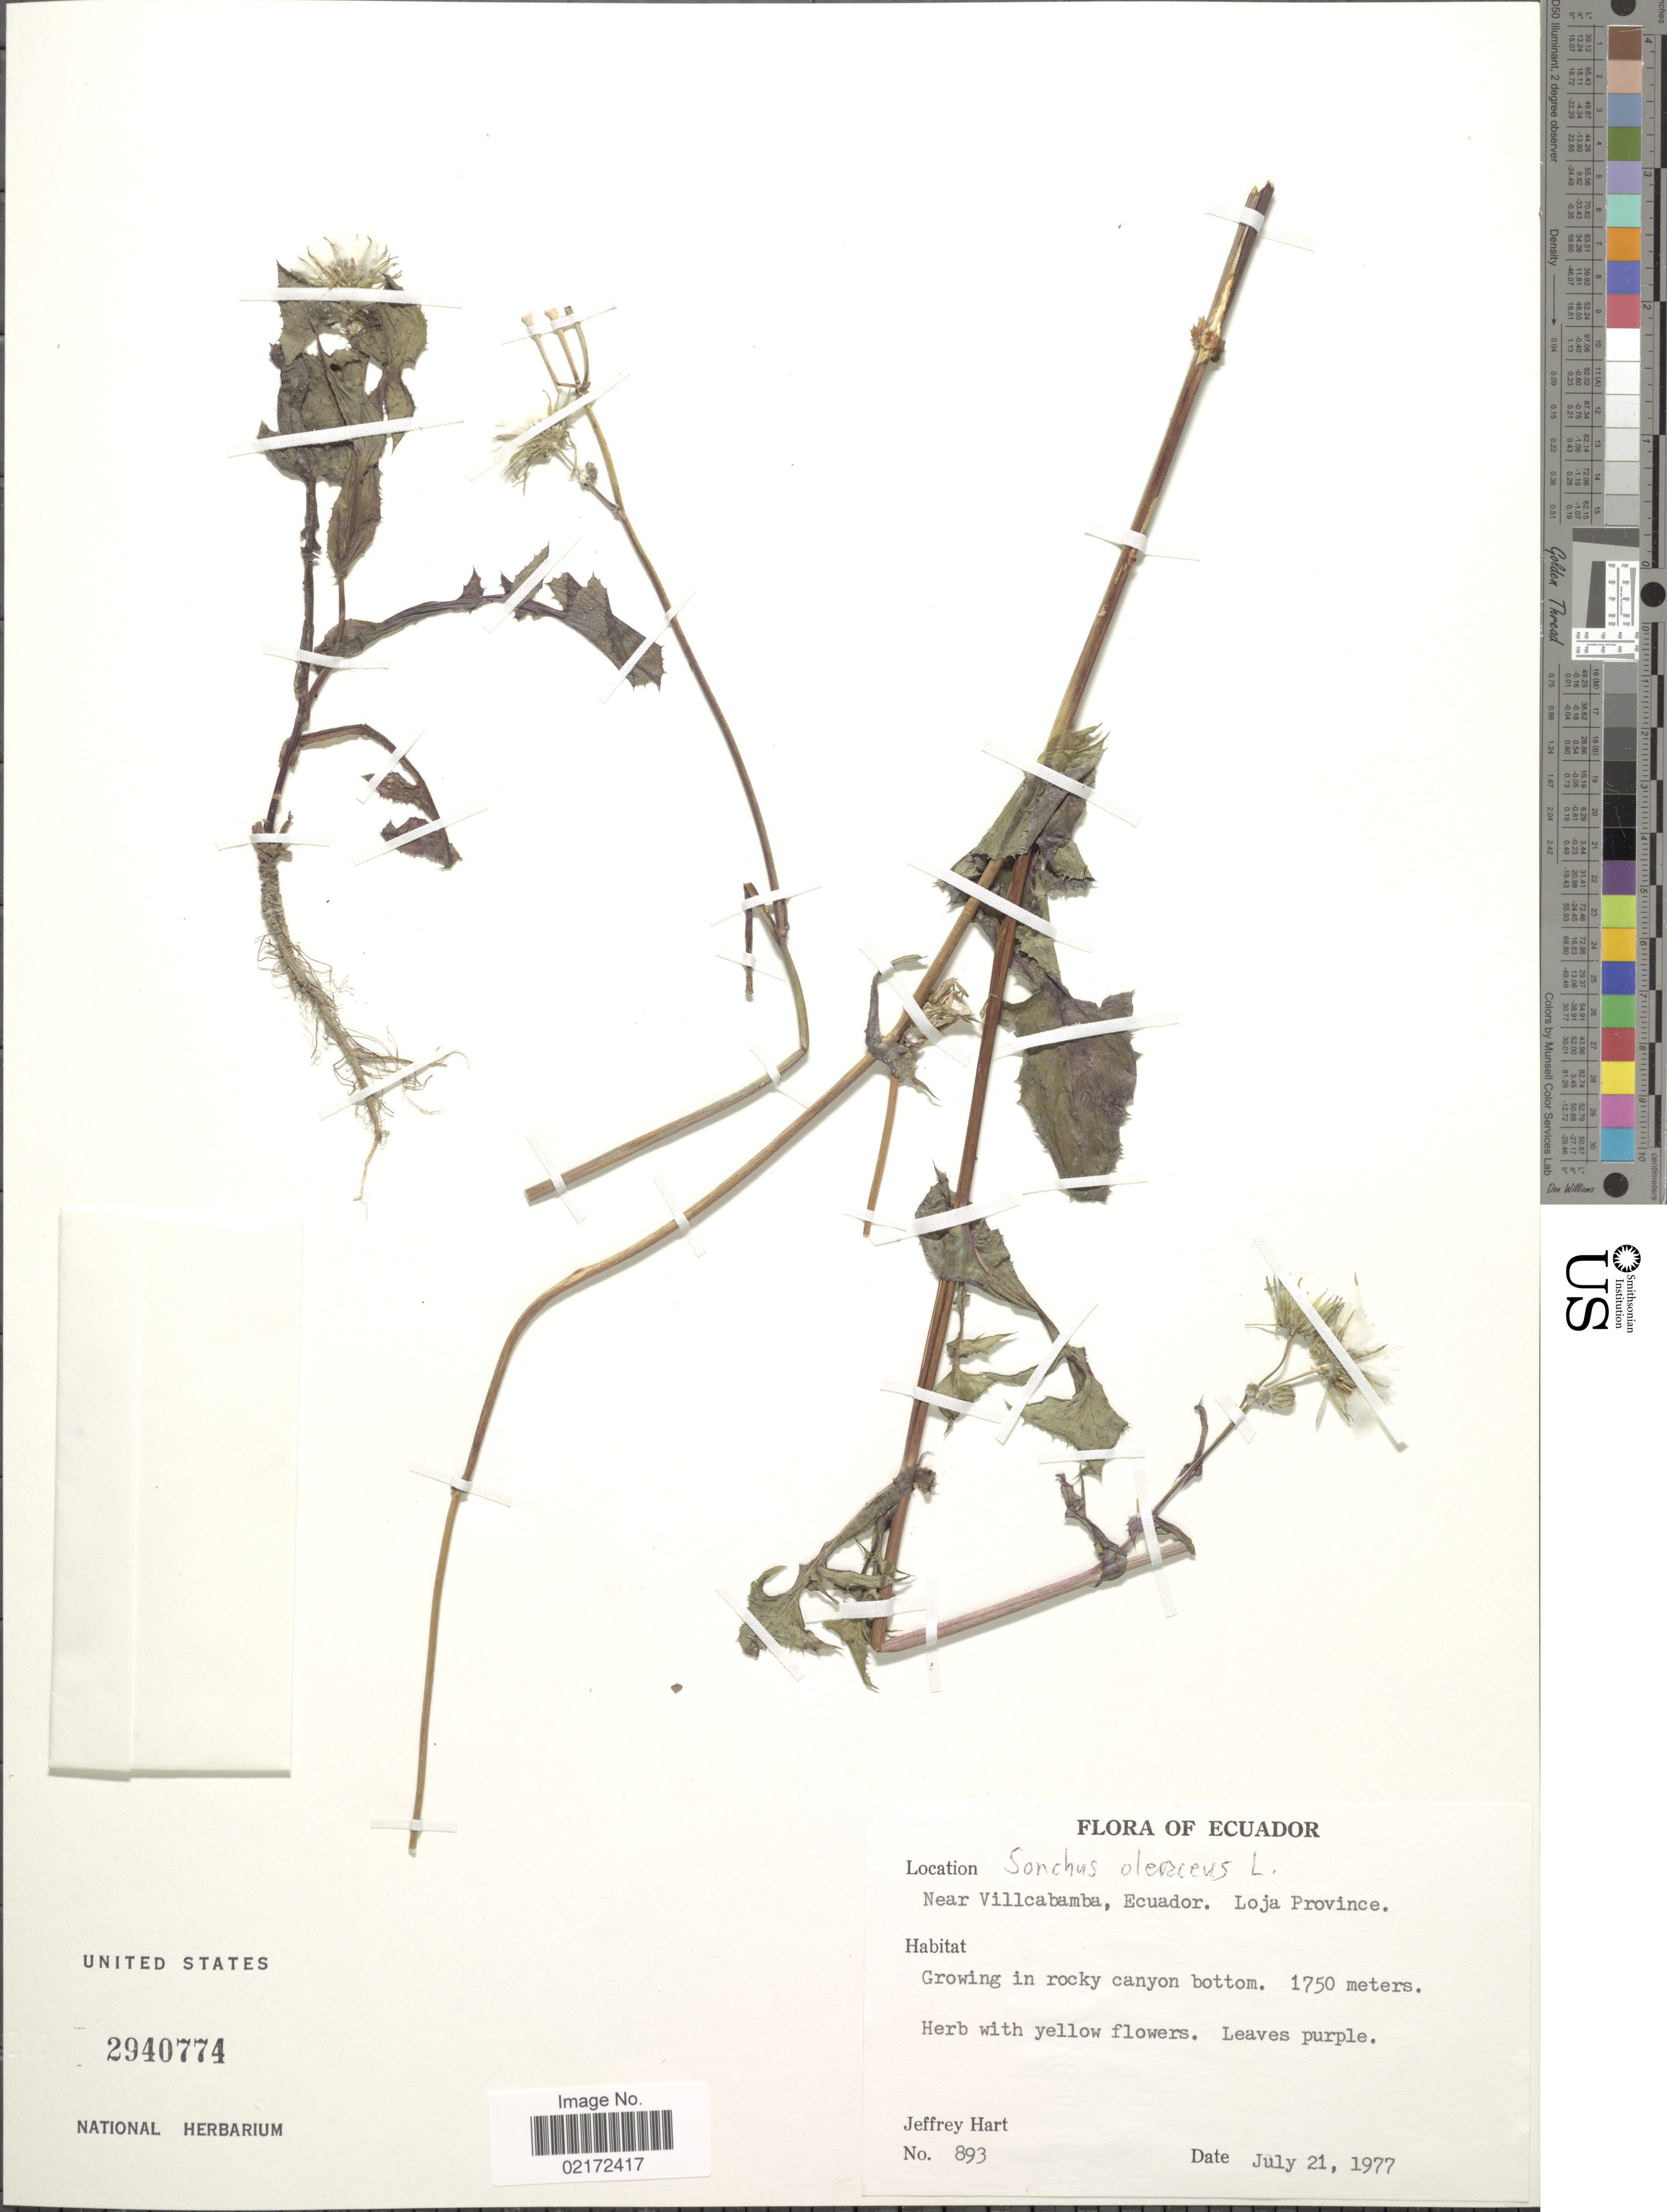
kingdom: Plantae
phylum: Tracheophyta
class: Magnoliopsida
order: Asterales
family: Asteraceae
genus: Sonchus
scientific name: Sonchus oleraceus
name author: L.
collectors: J. A. Hart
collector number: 893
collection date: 1977-07-21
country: Ecuador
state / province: Loja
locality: Near Villacabamba, Ecuador. Loja Province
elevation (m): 1750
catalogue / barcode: US 2940774